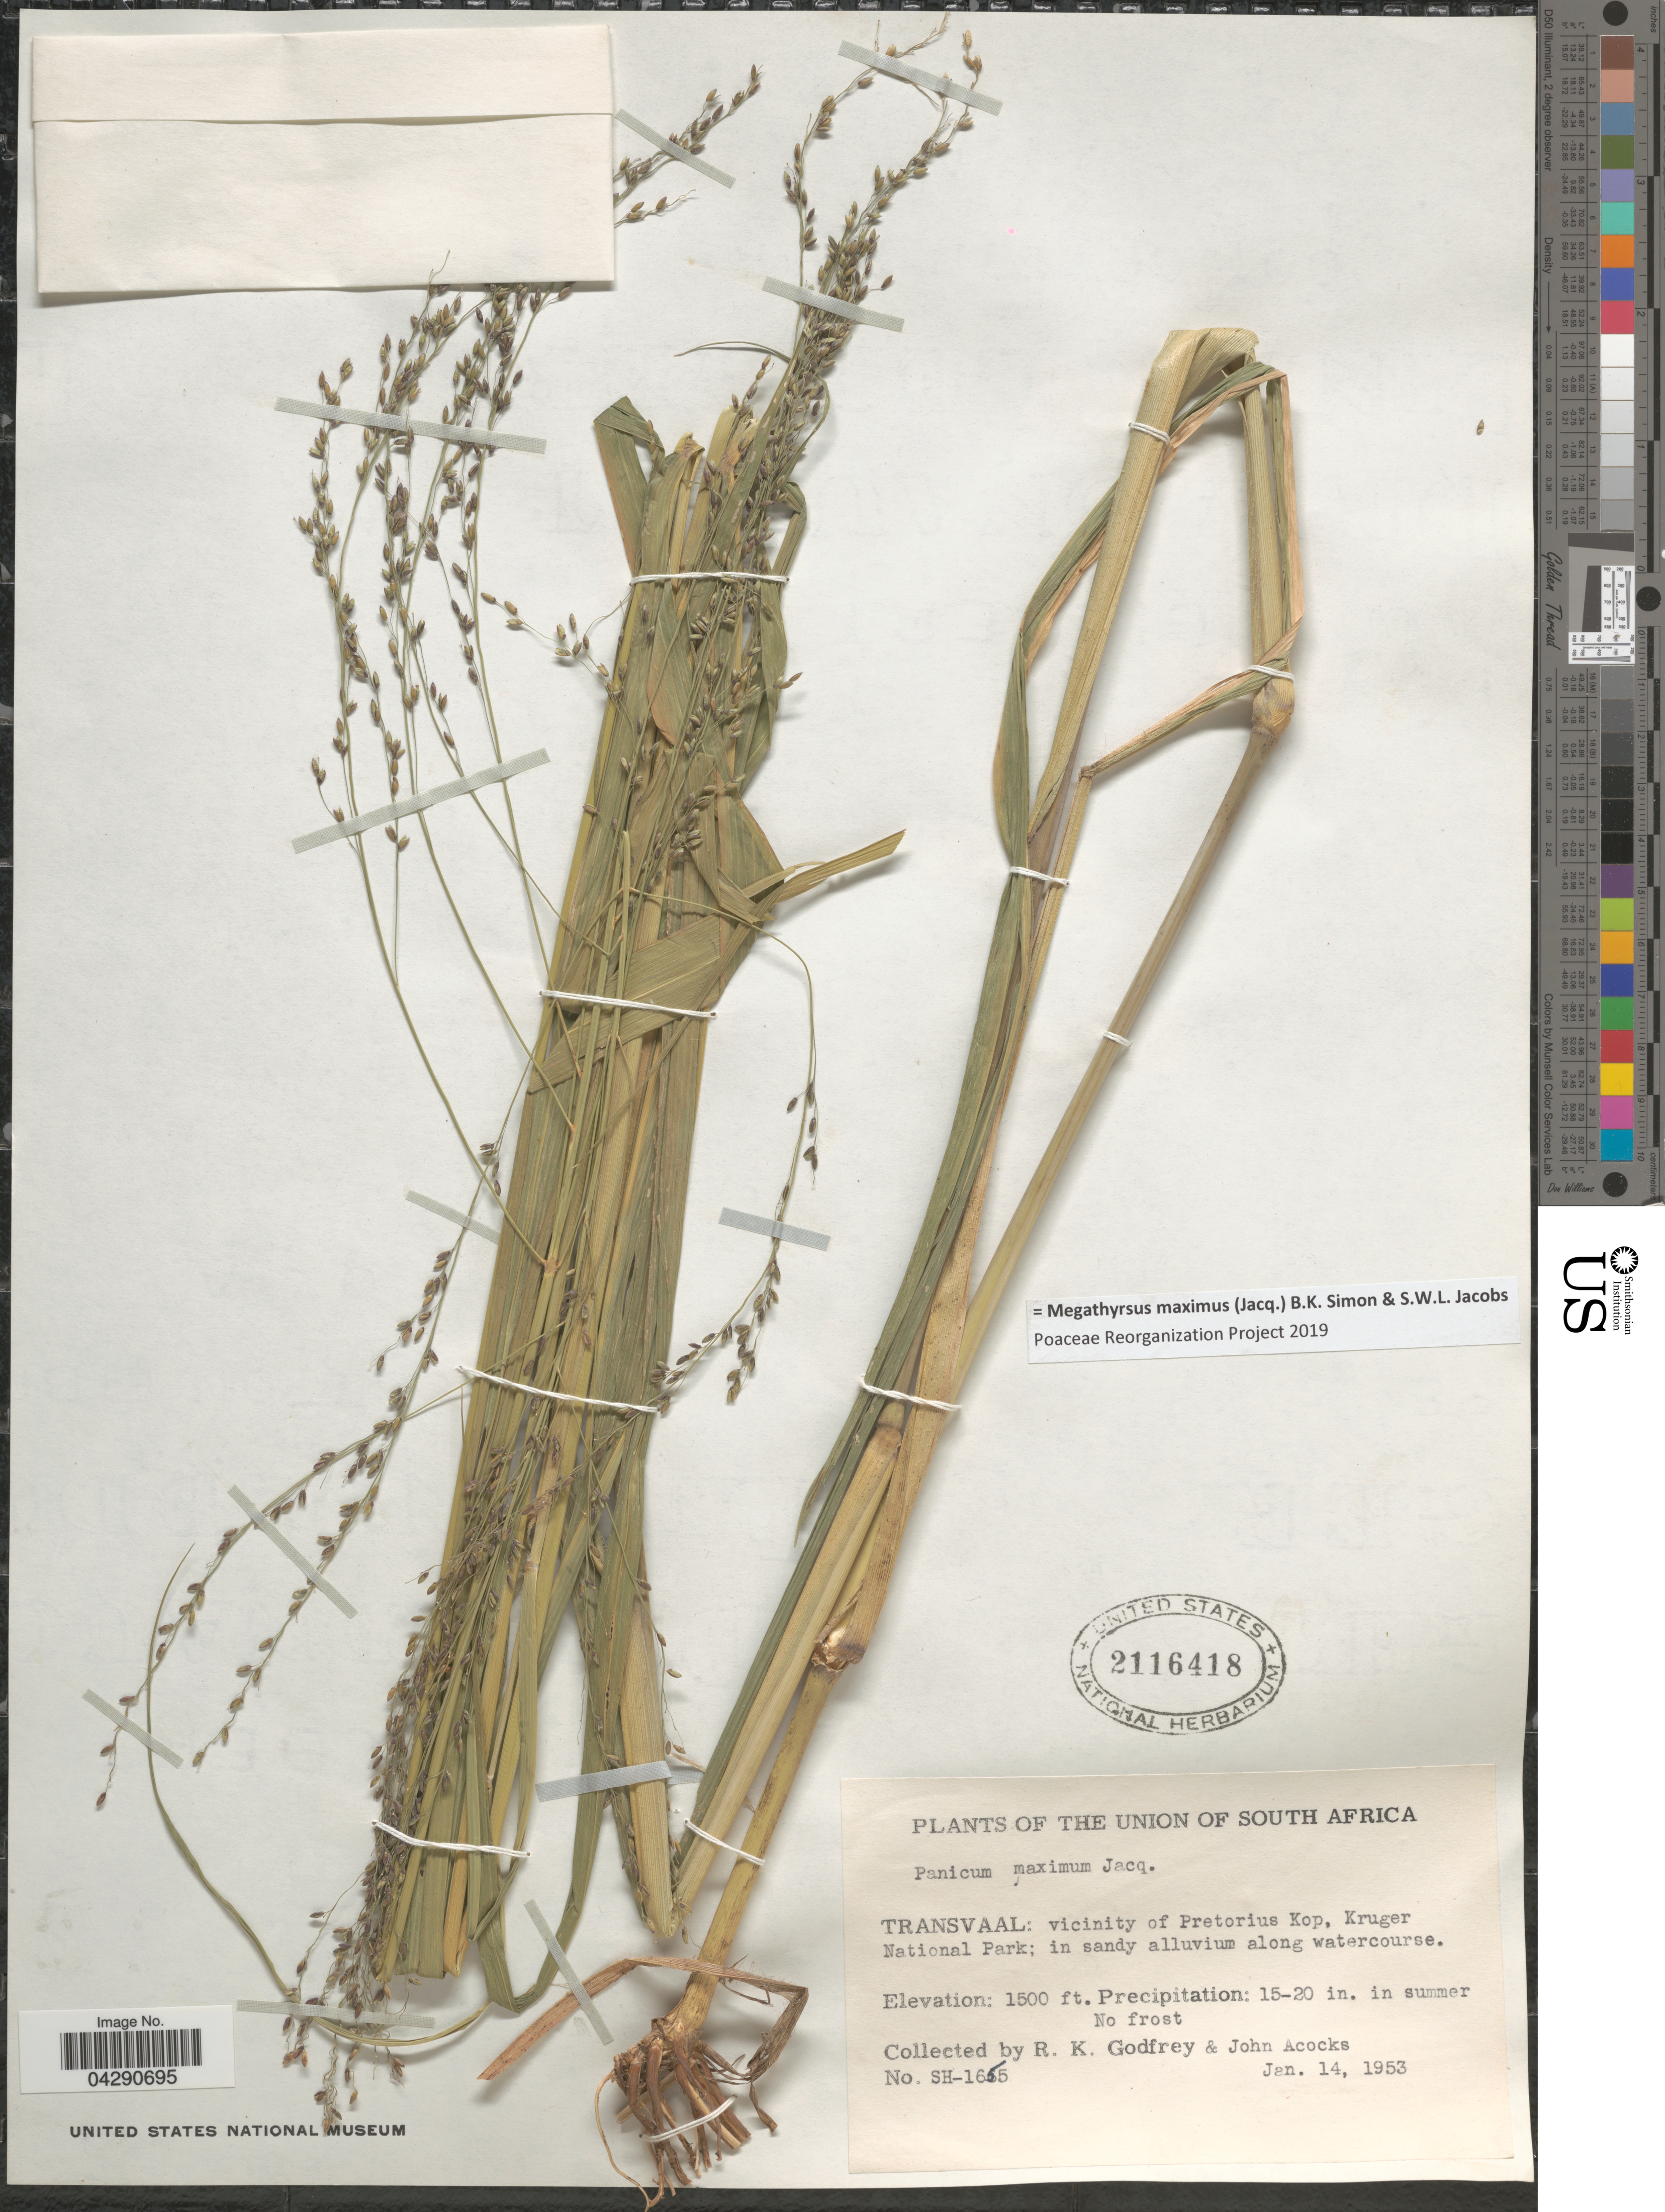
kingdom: Plantae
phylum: Tracheophyta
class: Liliopsida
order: Poales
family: Poaceae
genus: Megathyrsus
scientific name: Megathyrsus maximus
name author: (Jacq.) B.K. Simon & S.W.L. Jacobs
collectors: R. K. Godfrey & J. P. Acocks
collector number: SH-1655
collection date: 1953-01-14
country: South Africa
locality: Union of South Africa. Transvaal: vicinity of Pretorius Kop, Kruger National Park.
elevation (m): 457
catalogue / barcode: US 2116418